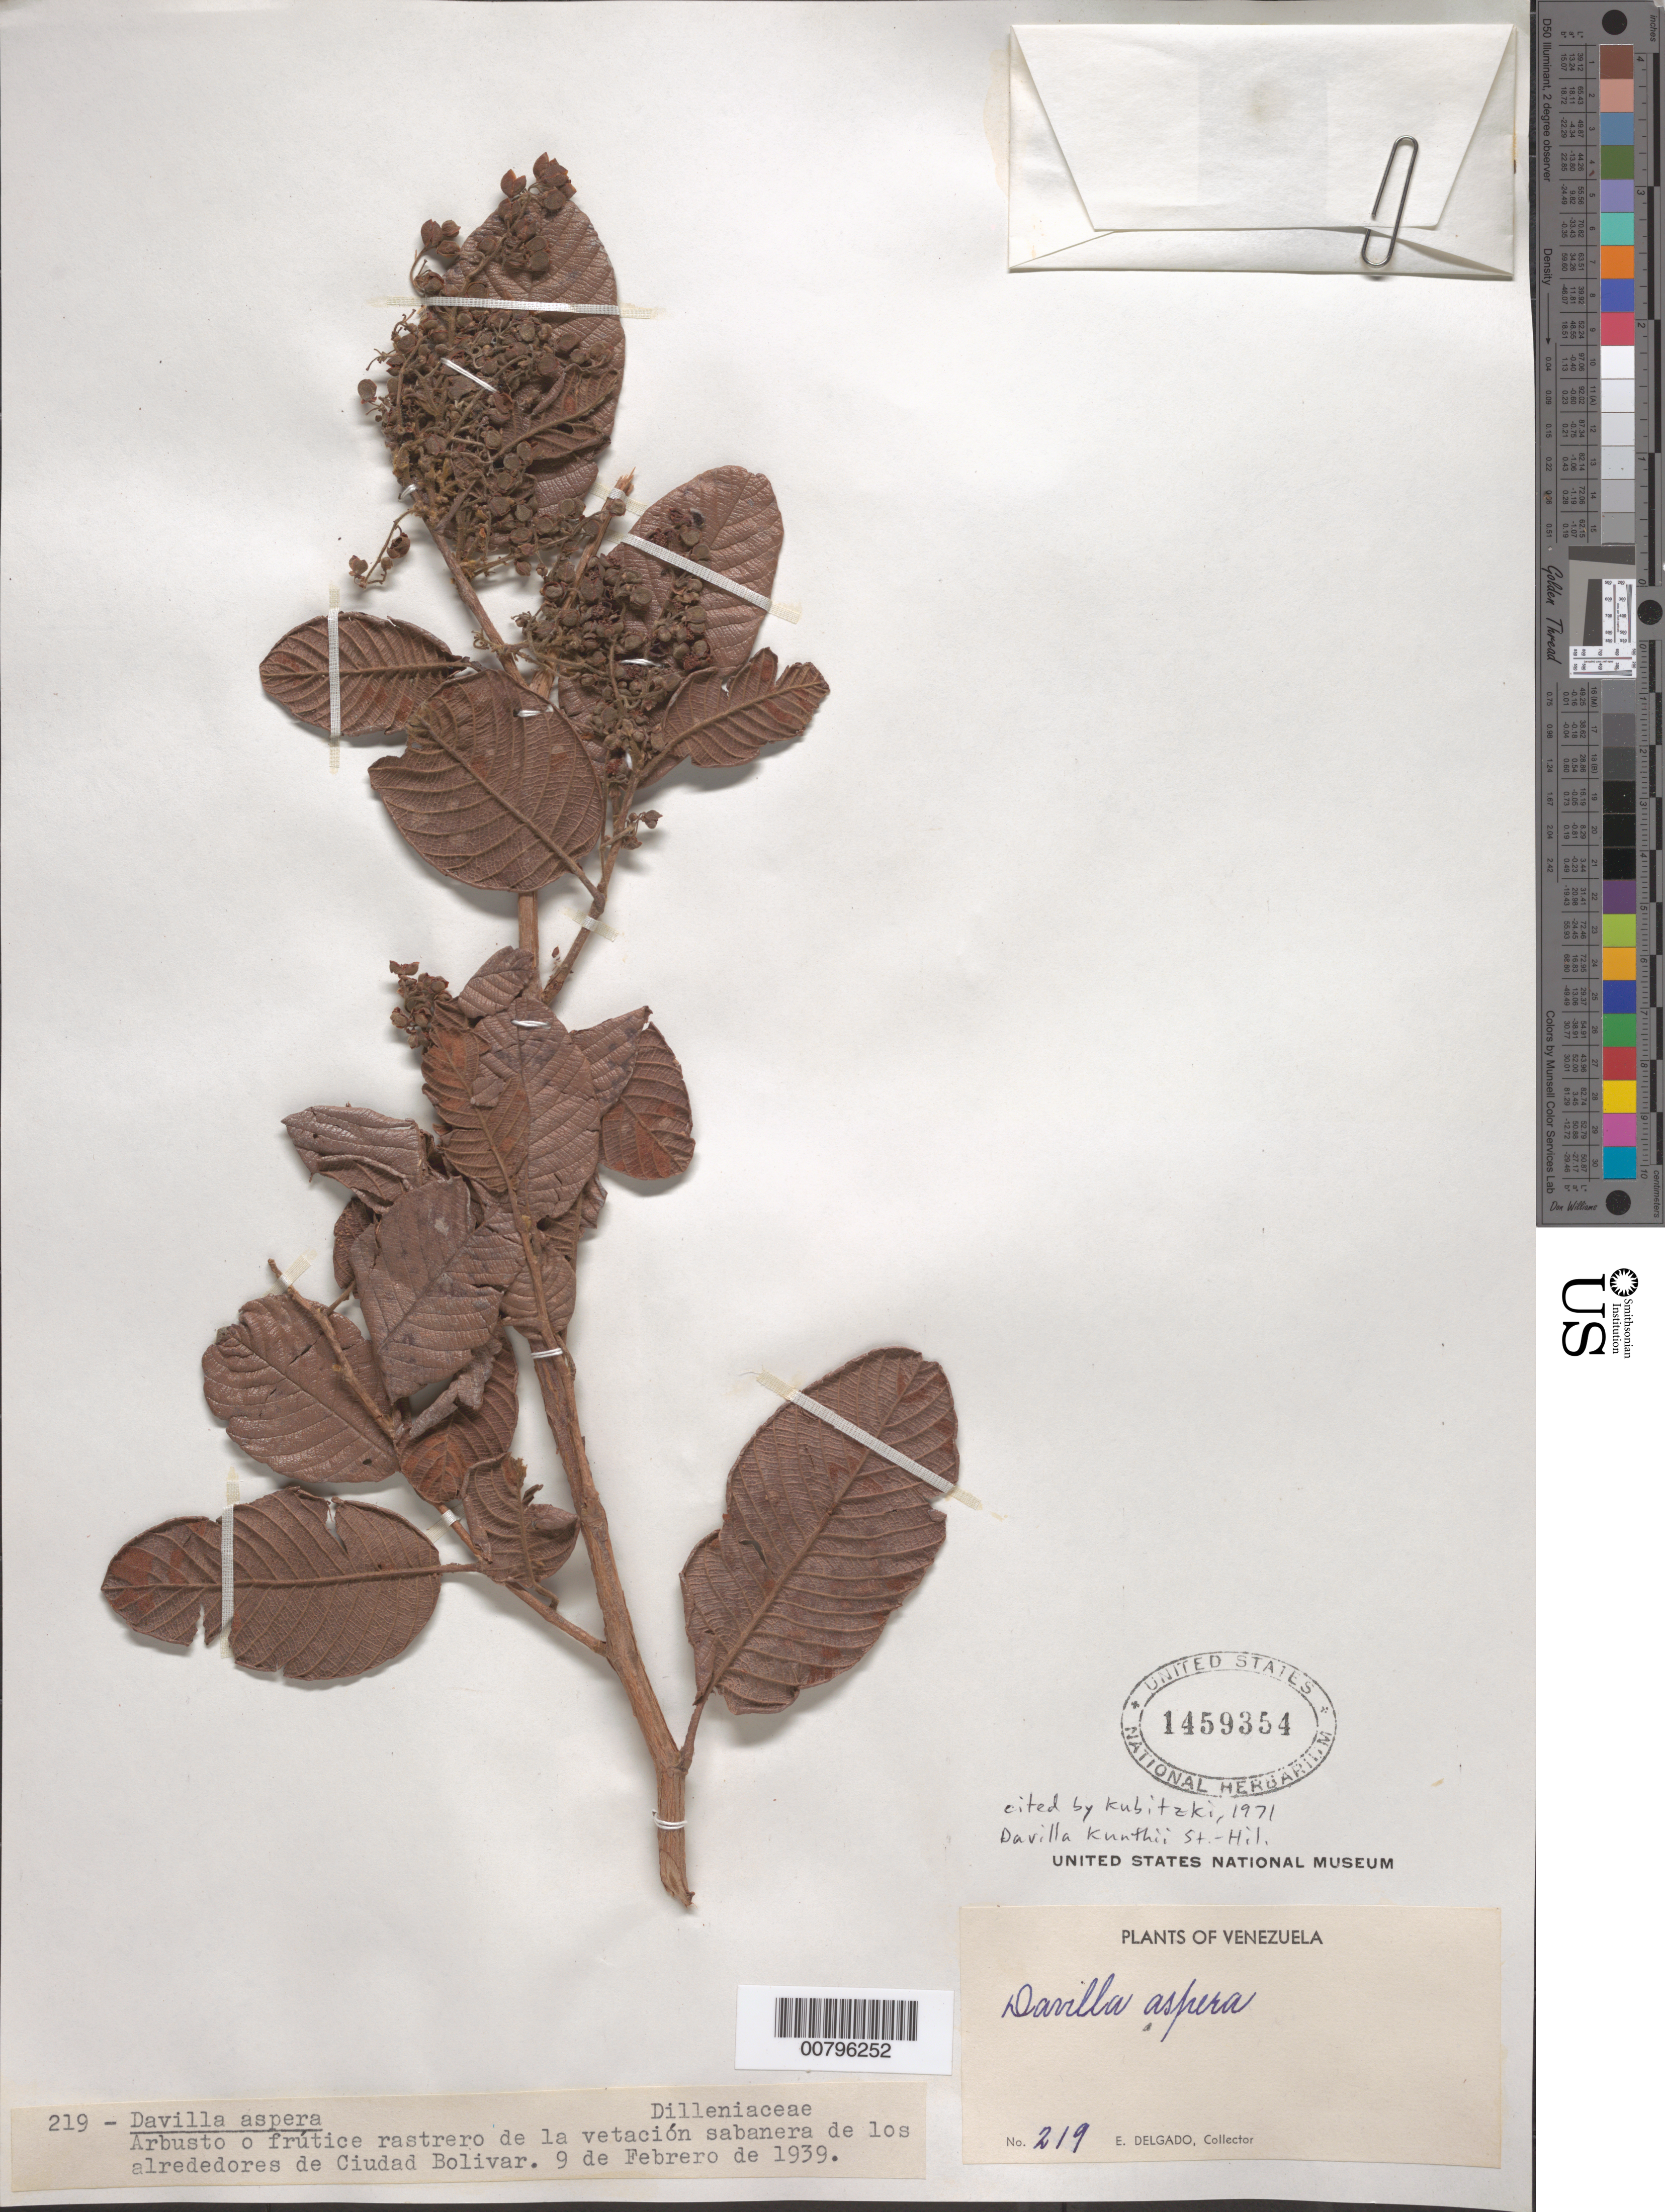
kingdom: Plantae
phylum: Tracheophyta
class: Magnoliopsida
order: Dilleniales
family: Dilleniaceae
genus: Davilla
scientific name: Davilla kunthii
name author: A. St.-Hil.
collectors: E. Delgado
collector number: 219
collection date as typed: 9-Feb-39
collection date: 1939-02-09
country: Venezuela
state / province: Bolívar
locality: Ciudad Bolívar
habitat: Vegetación sabanera de los alrededores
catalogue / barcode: US 1459354